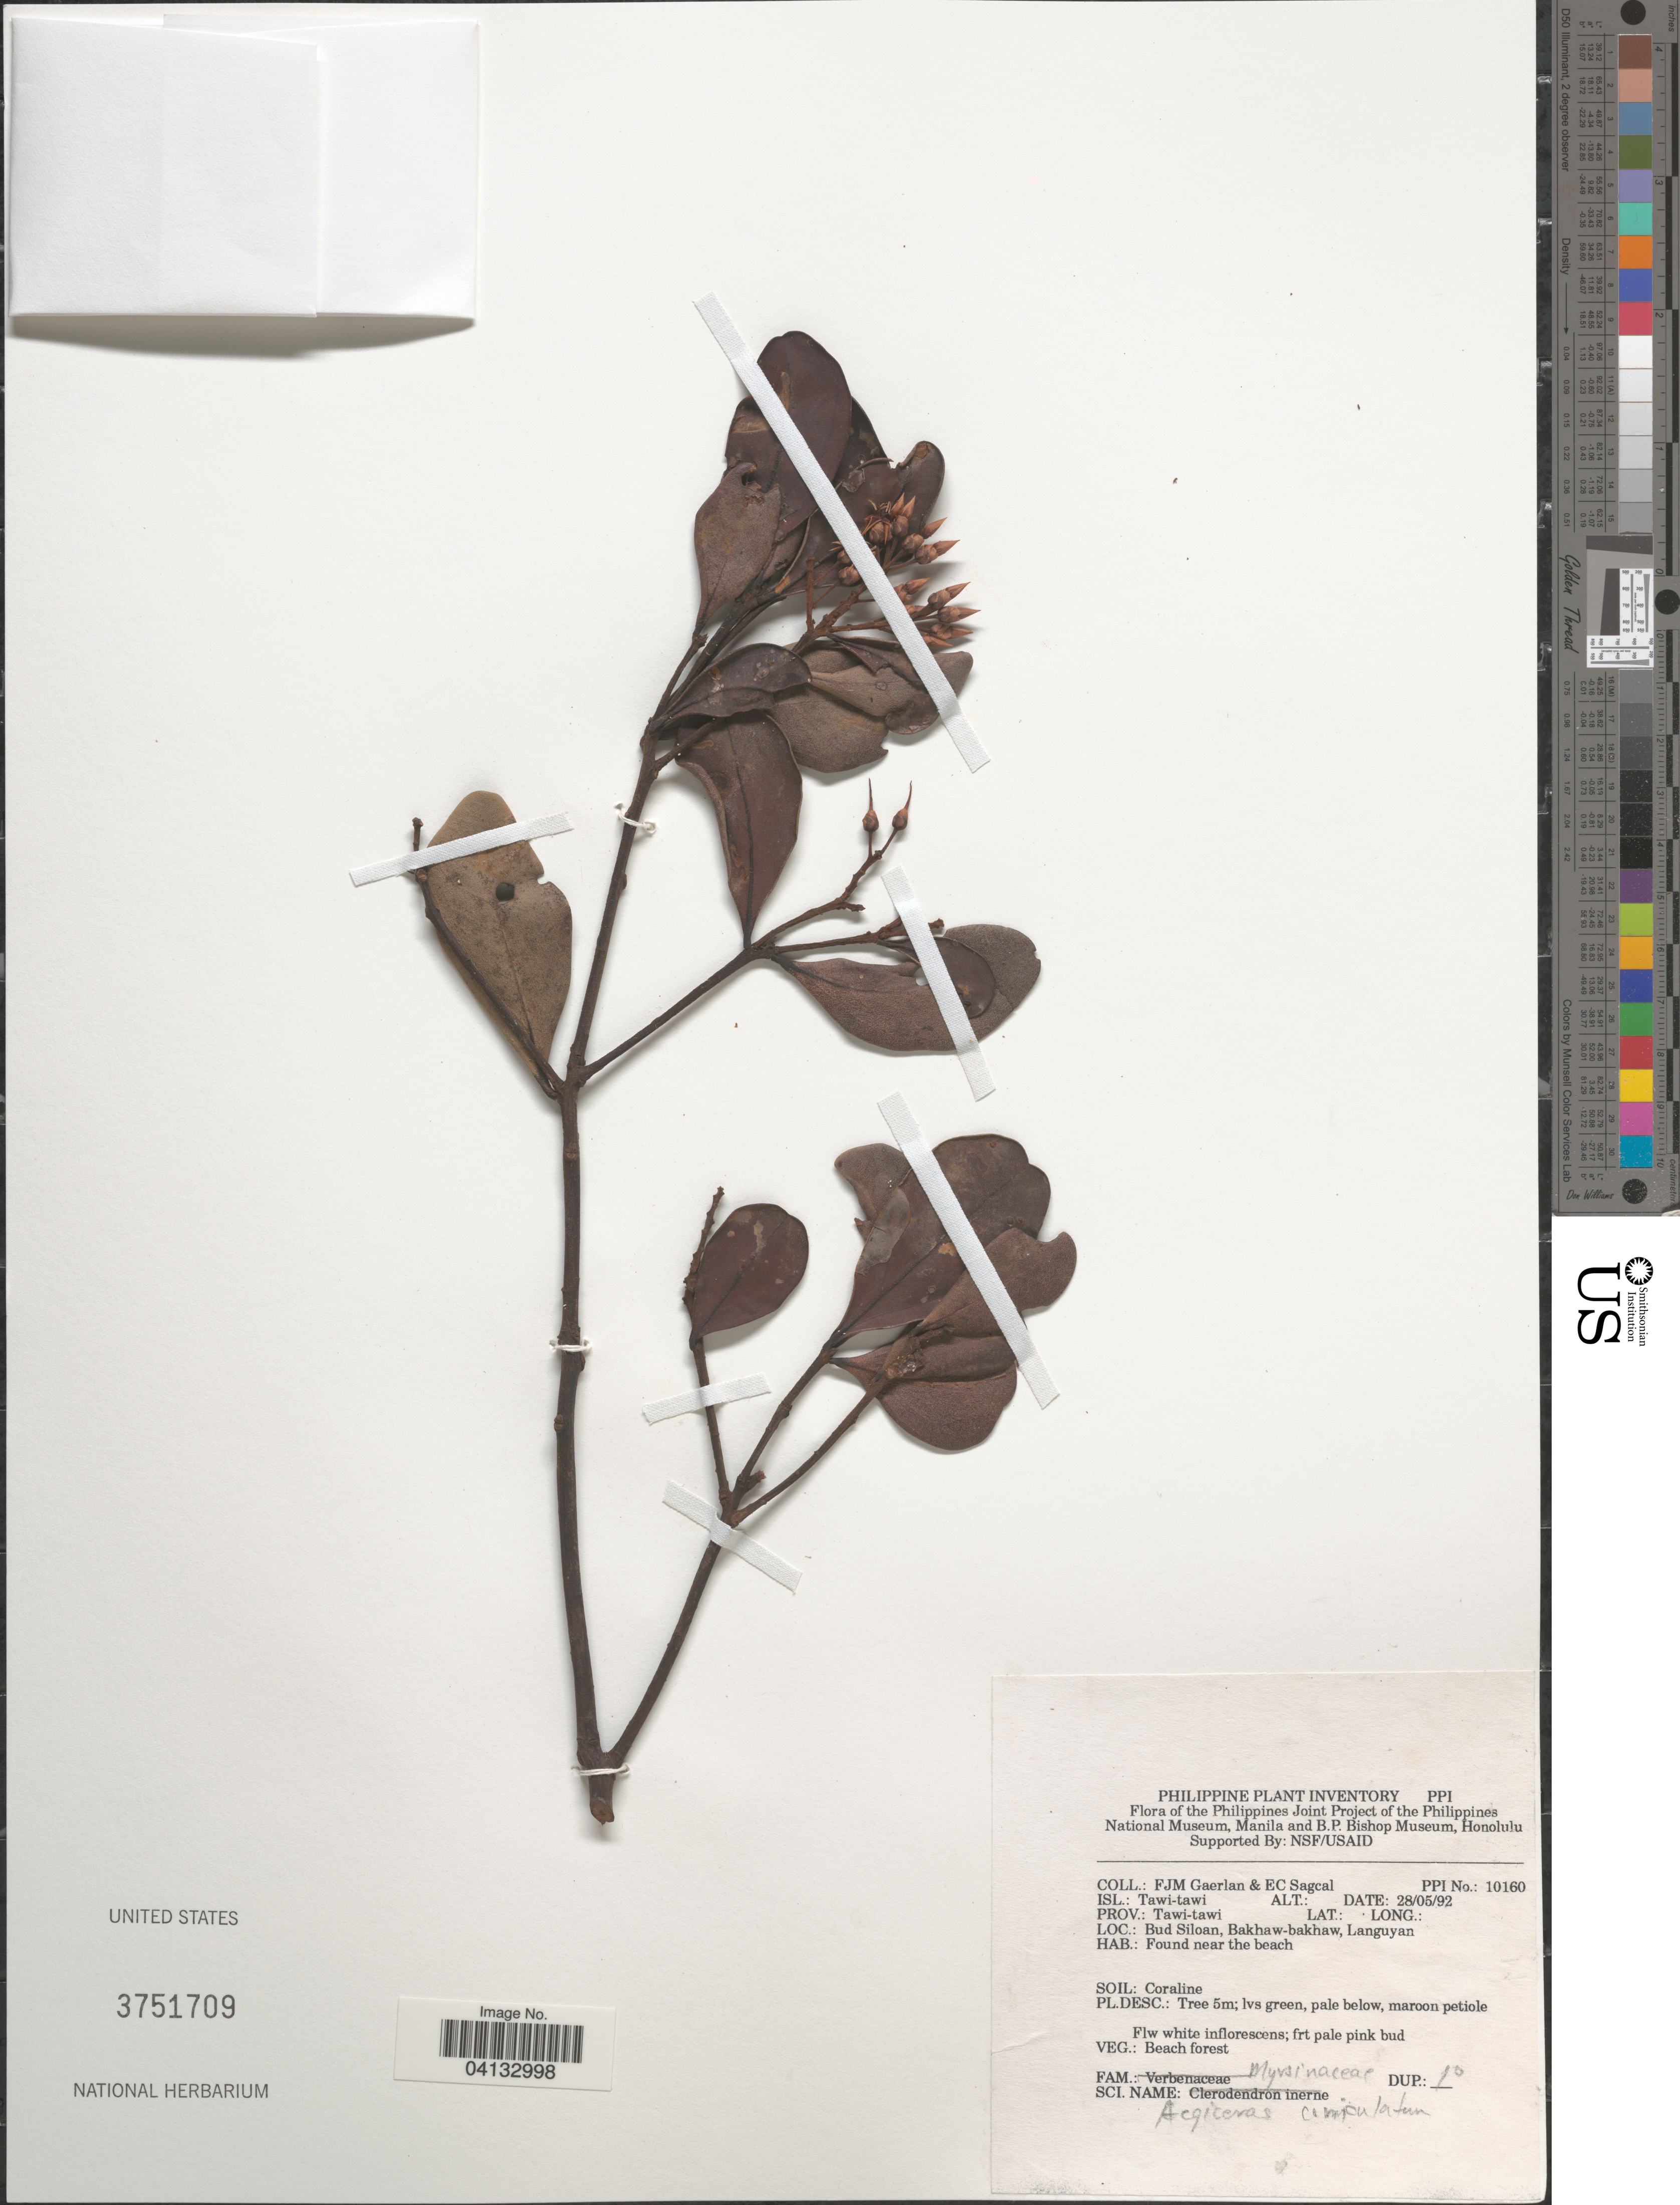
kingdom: Plantae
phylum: Tracheophyta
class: Magnoliopsida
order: Ericales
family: Primulaceae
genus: Aegiceras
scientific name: Aegiceras corniculatum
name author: (L.) Blanco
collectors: F. Gaerlan & E. Sagcal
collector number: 10160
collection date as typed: Transcribed d/m/y: 28/5/92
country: Philippines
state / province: Muslim Mindanao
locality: Isl.: Tawi-tawi. Prov.: Tawi-tawi. Bud Siloan, Bakhaw-bakhaw, Languyan.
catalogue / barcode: US 3751709